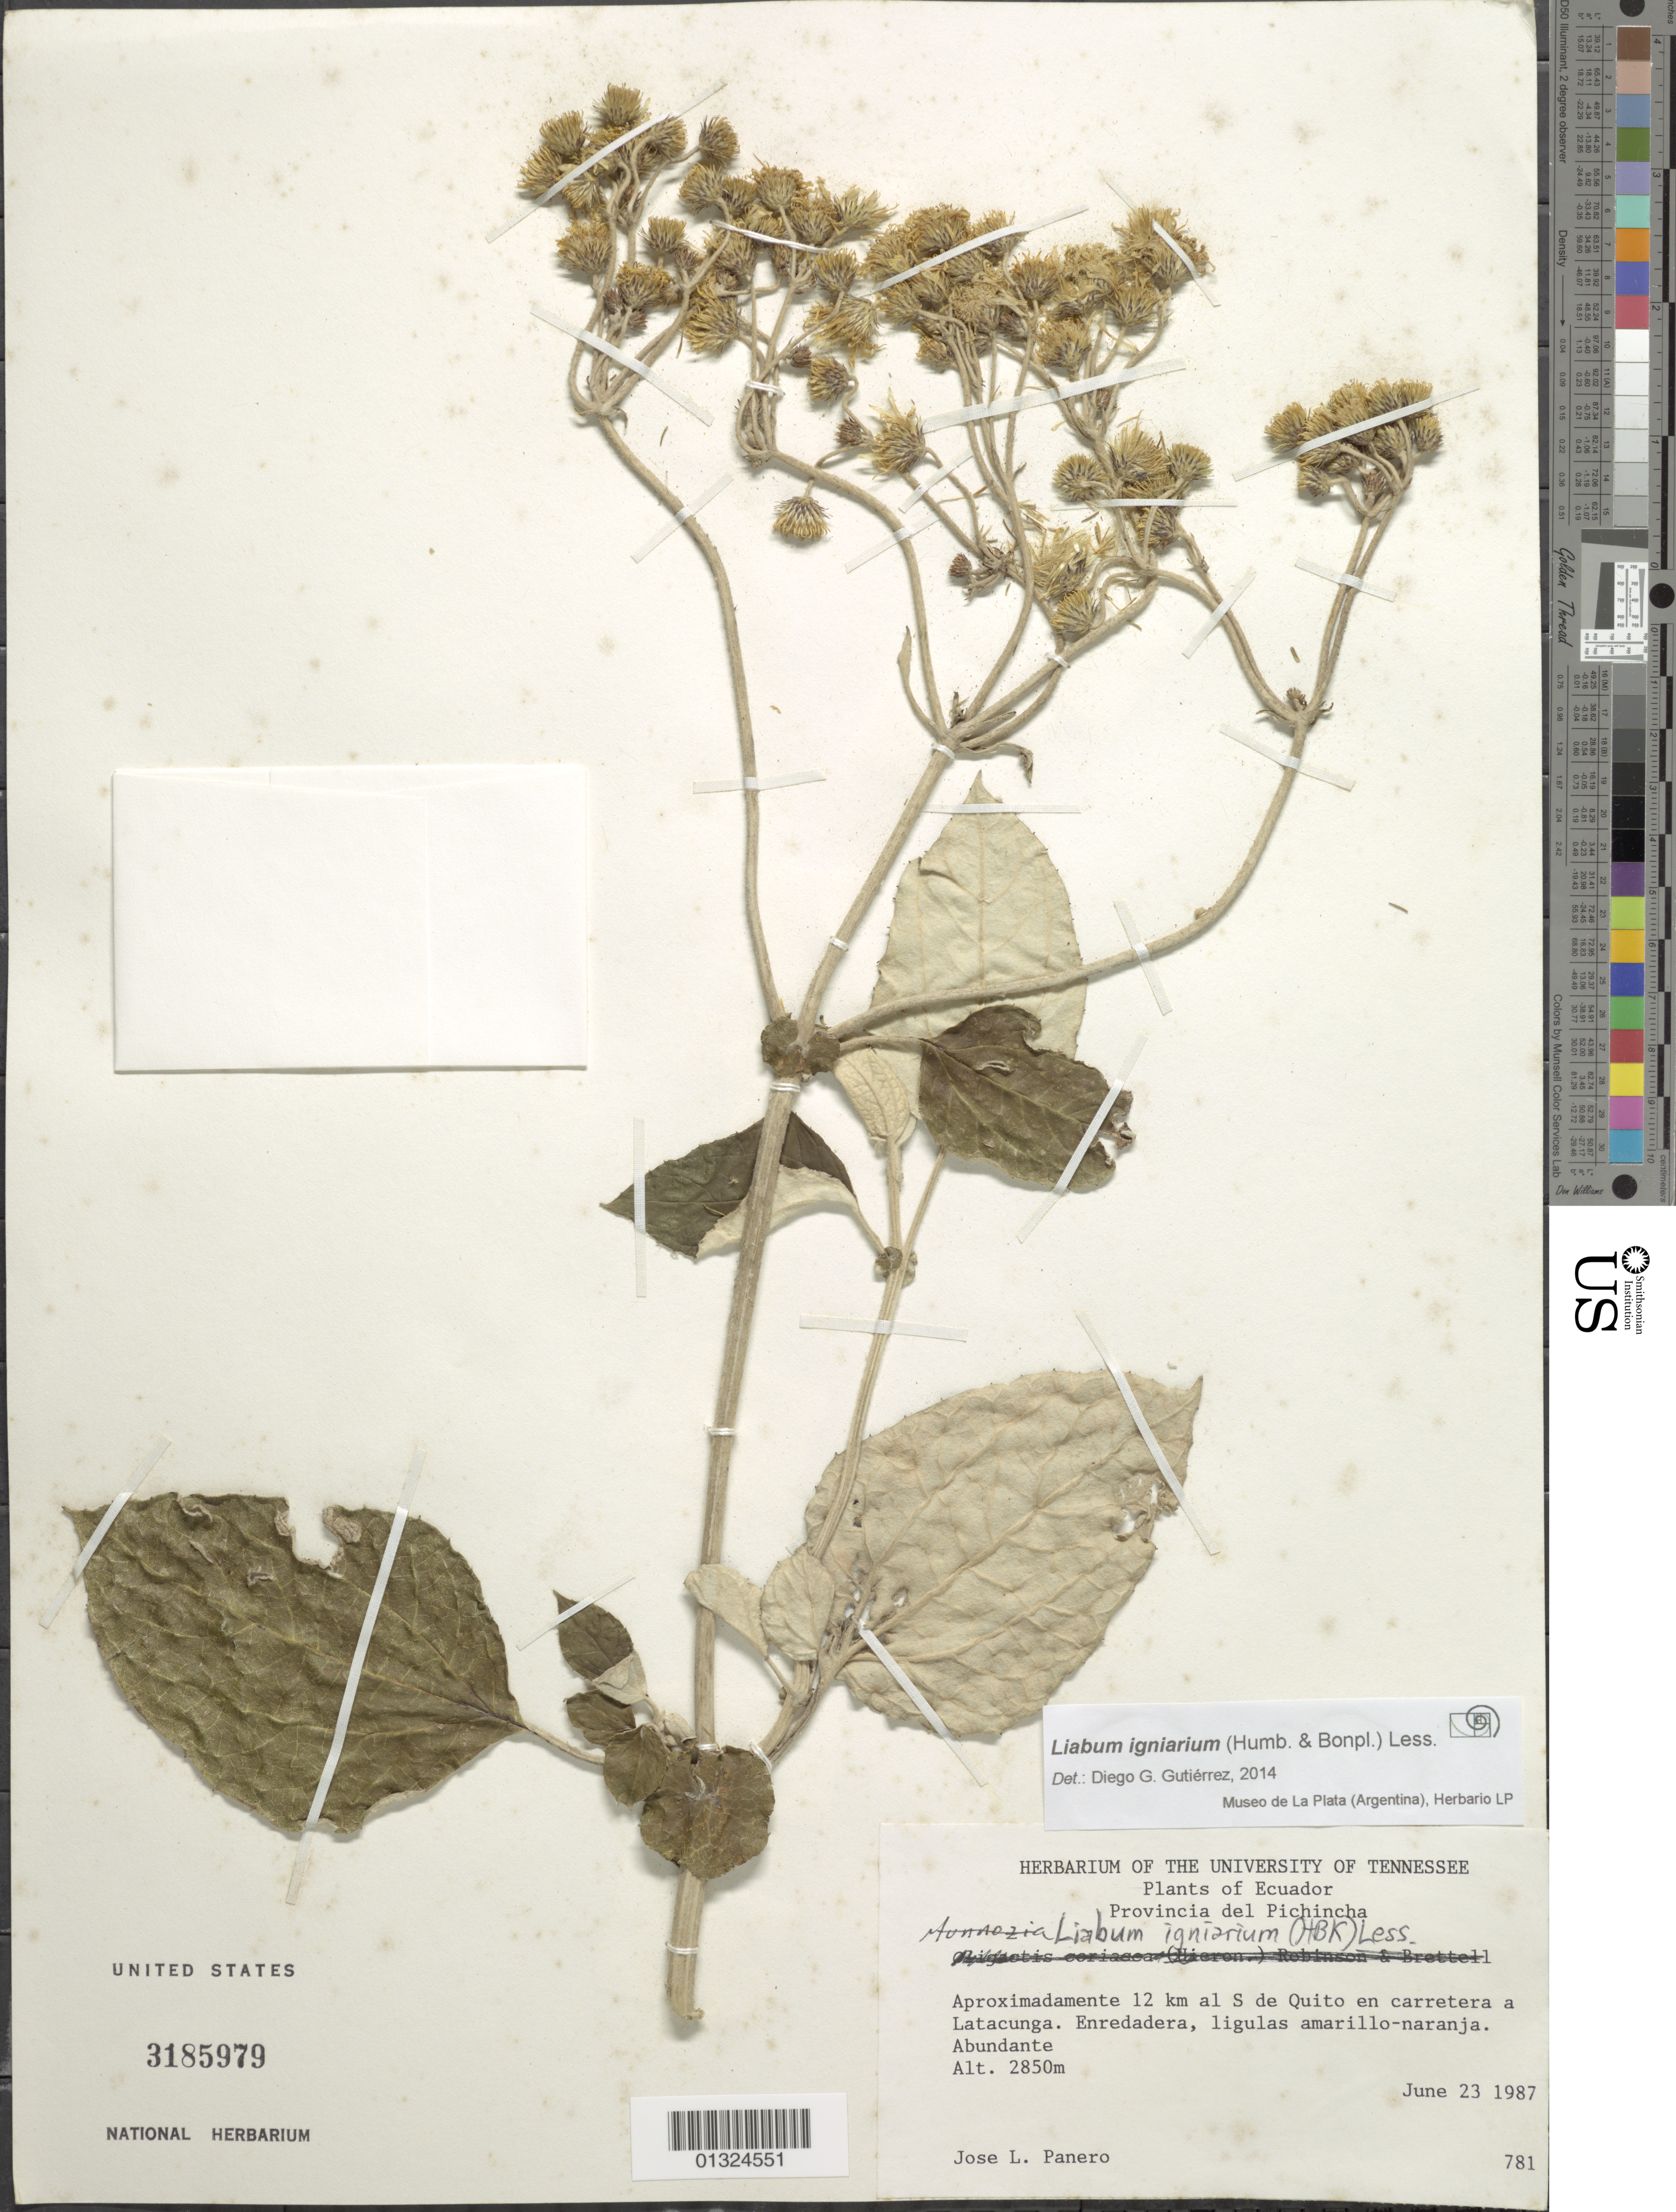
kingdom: Plantae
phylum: Tracheophyta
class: Magnoliopsida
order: Asterales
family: Asteraceae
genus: Liabum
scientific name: Liabum igniarium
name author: Less.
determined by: Gutierrez, D. G.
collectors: J. Panero E.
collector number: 781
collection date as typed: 23 June 1987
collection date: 1987-06-23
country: Ecuador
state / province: Pichincha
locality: Approx. 12 km S of Quito en carretera a Latacungo.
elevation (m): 2850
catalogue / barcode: US 3185979